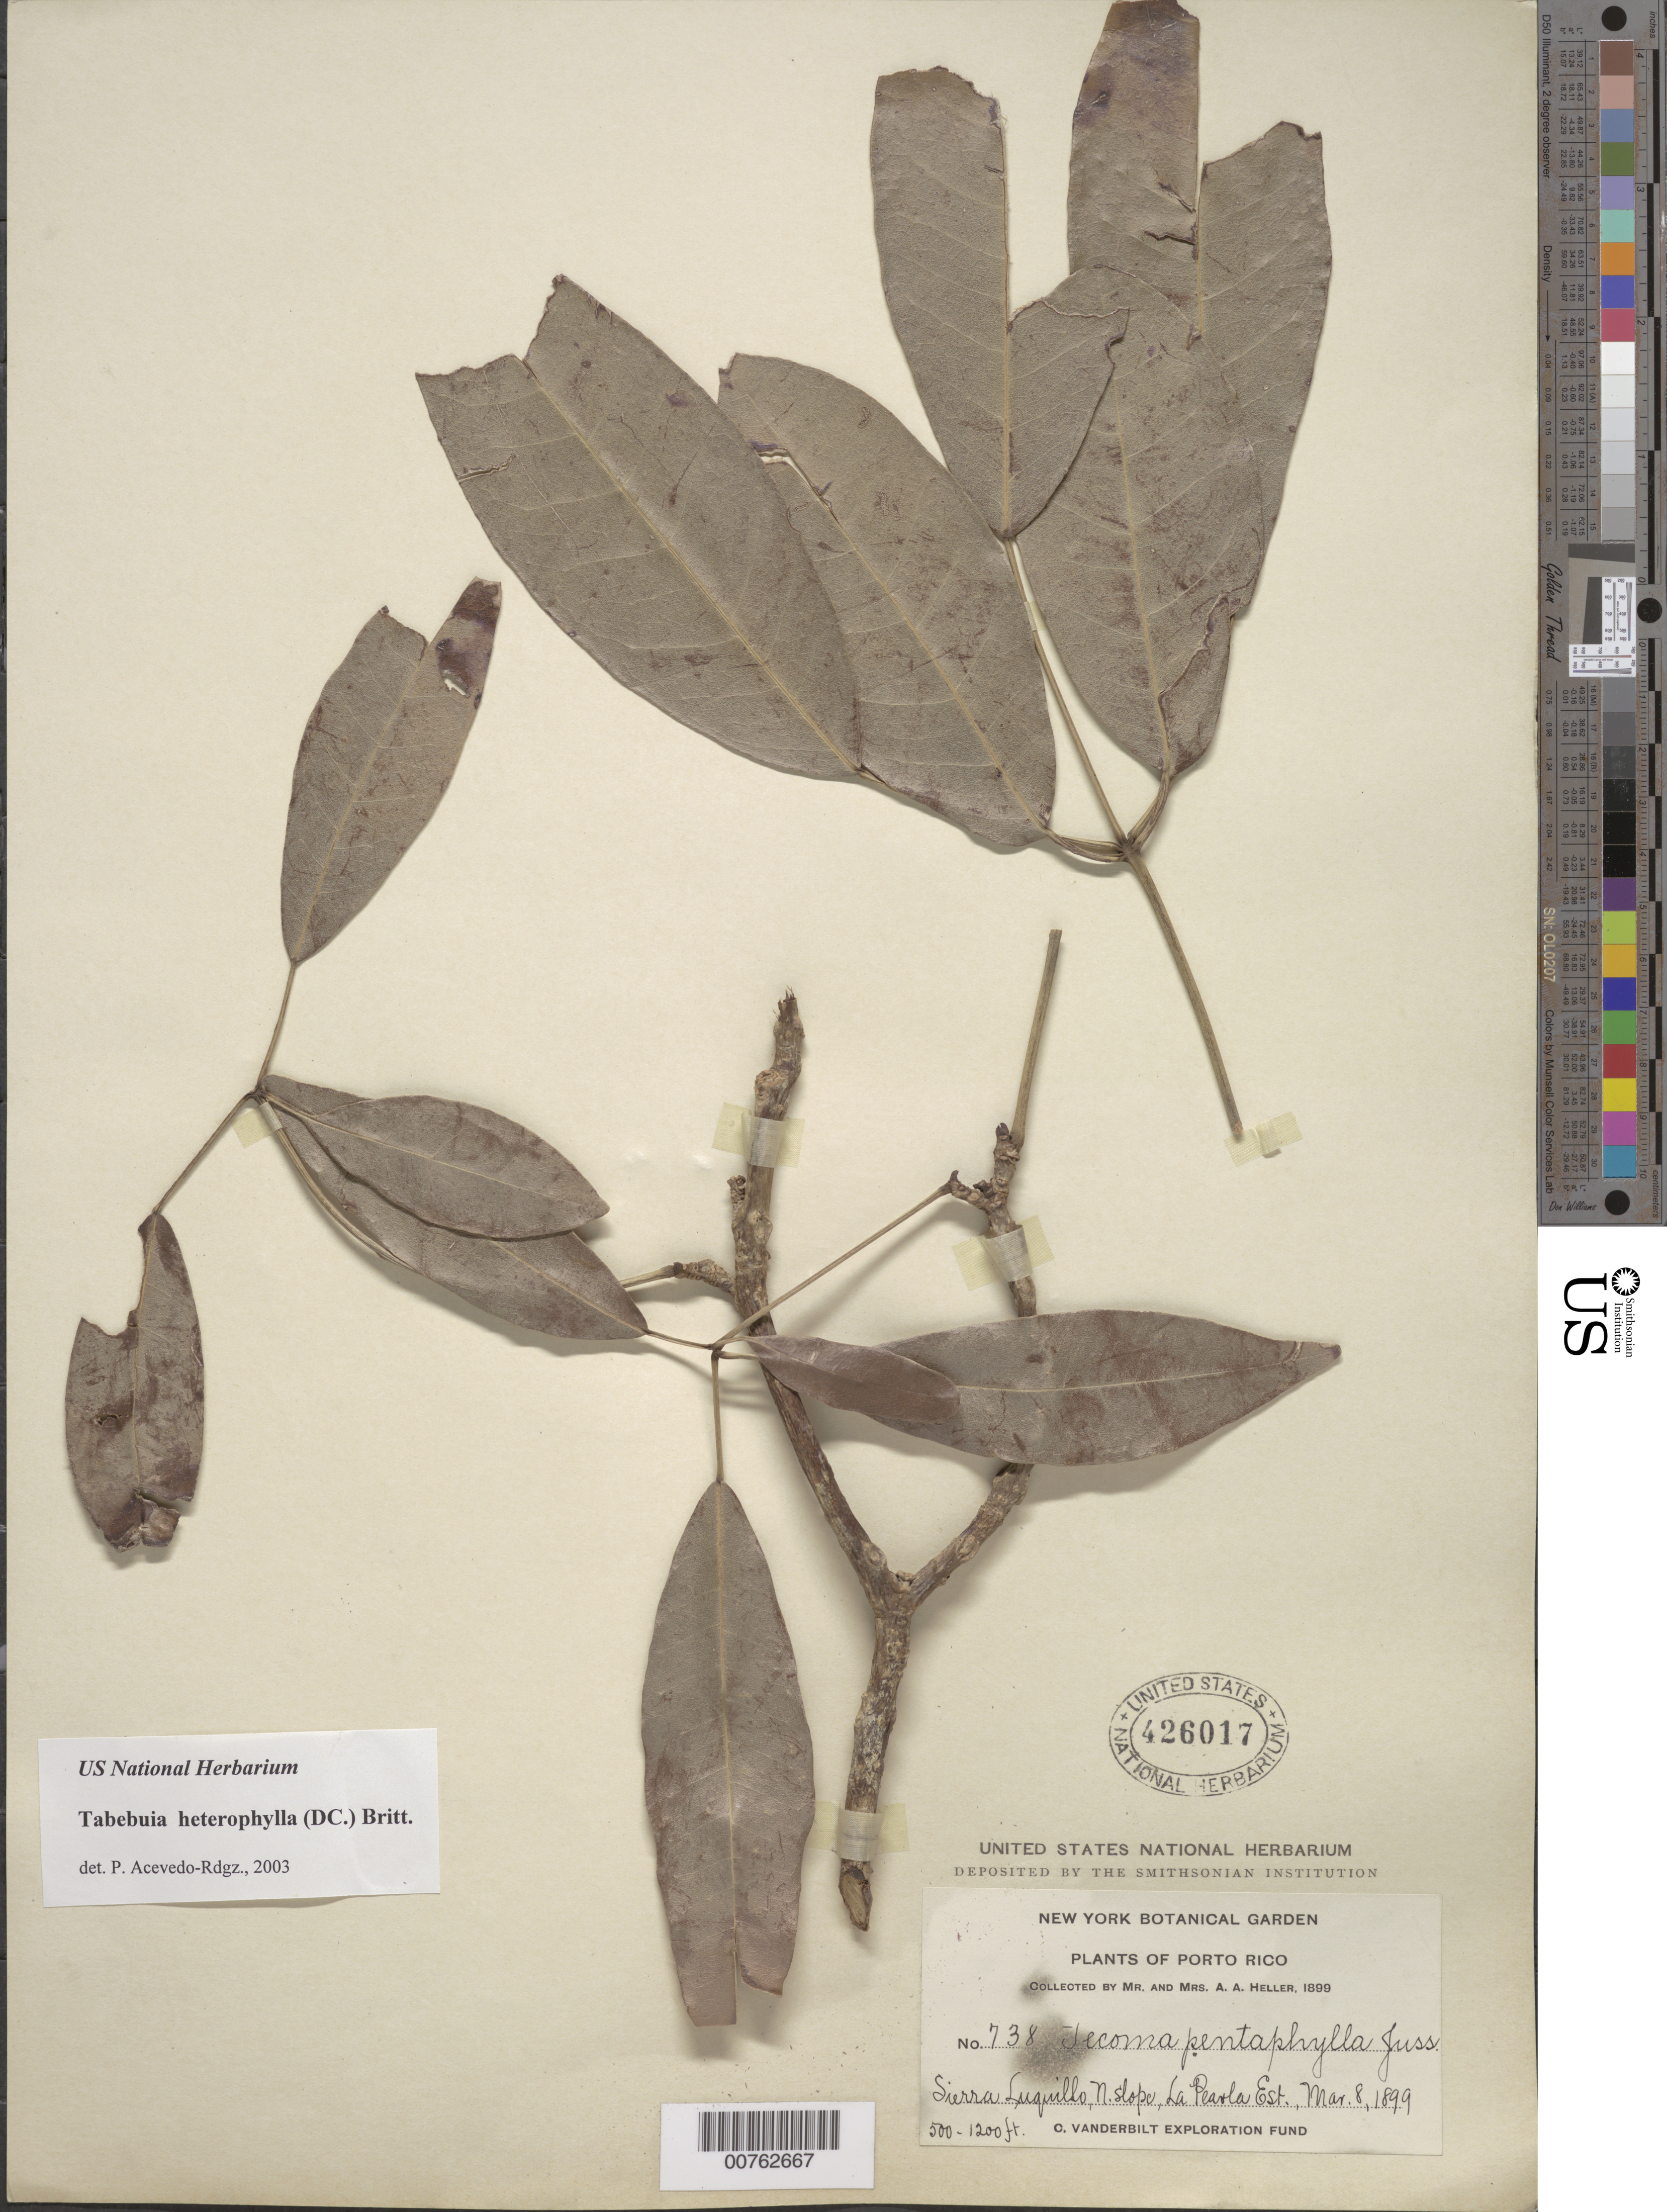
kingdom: Plantae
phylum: Tracheophyta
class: Magnoliopsida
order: Lamiales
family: Bignoniaceae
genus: Tabebuia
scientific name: Tabebuia heterophylla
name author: (DC.) Britton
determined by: Acevedo-Rodríguez, P., (BOT), Smithsonian Institution - National Museum of Natural History (UNITED STATES)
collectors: A. A. Heller & E. G. Heller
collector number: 738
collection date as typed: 08 Mar 1899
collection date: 1899-03-08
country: Puerto Rico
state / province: Luquillo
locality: Sierra de Luquillo, N slope, La Perla Est.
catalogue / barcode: US 426017